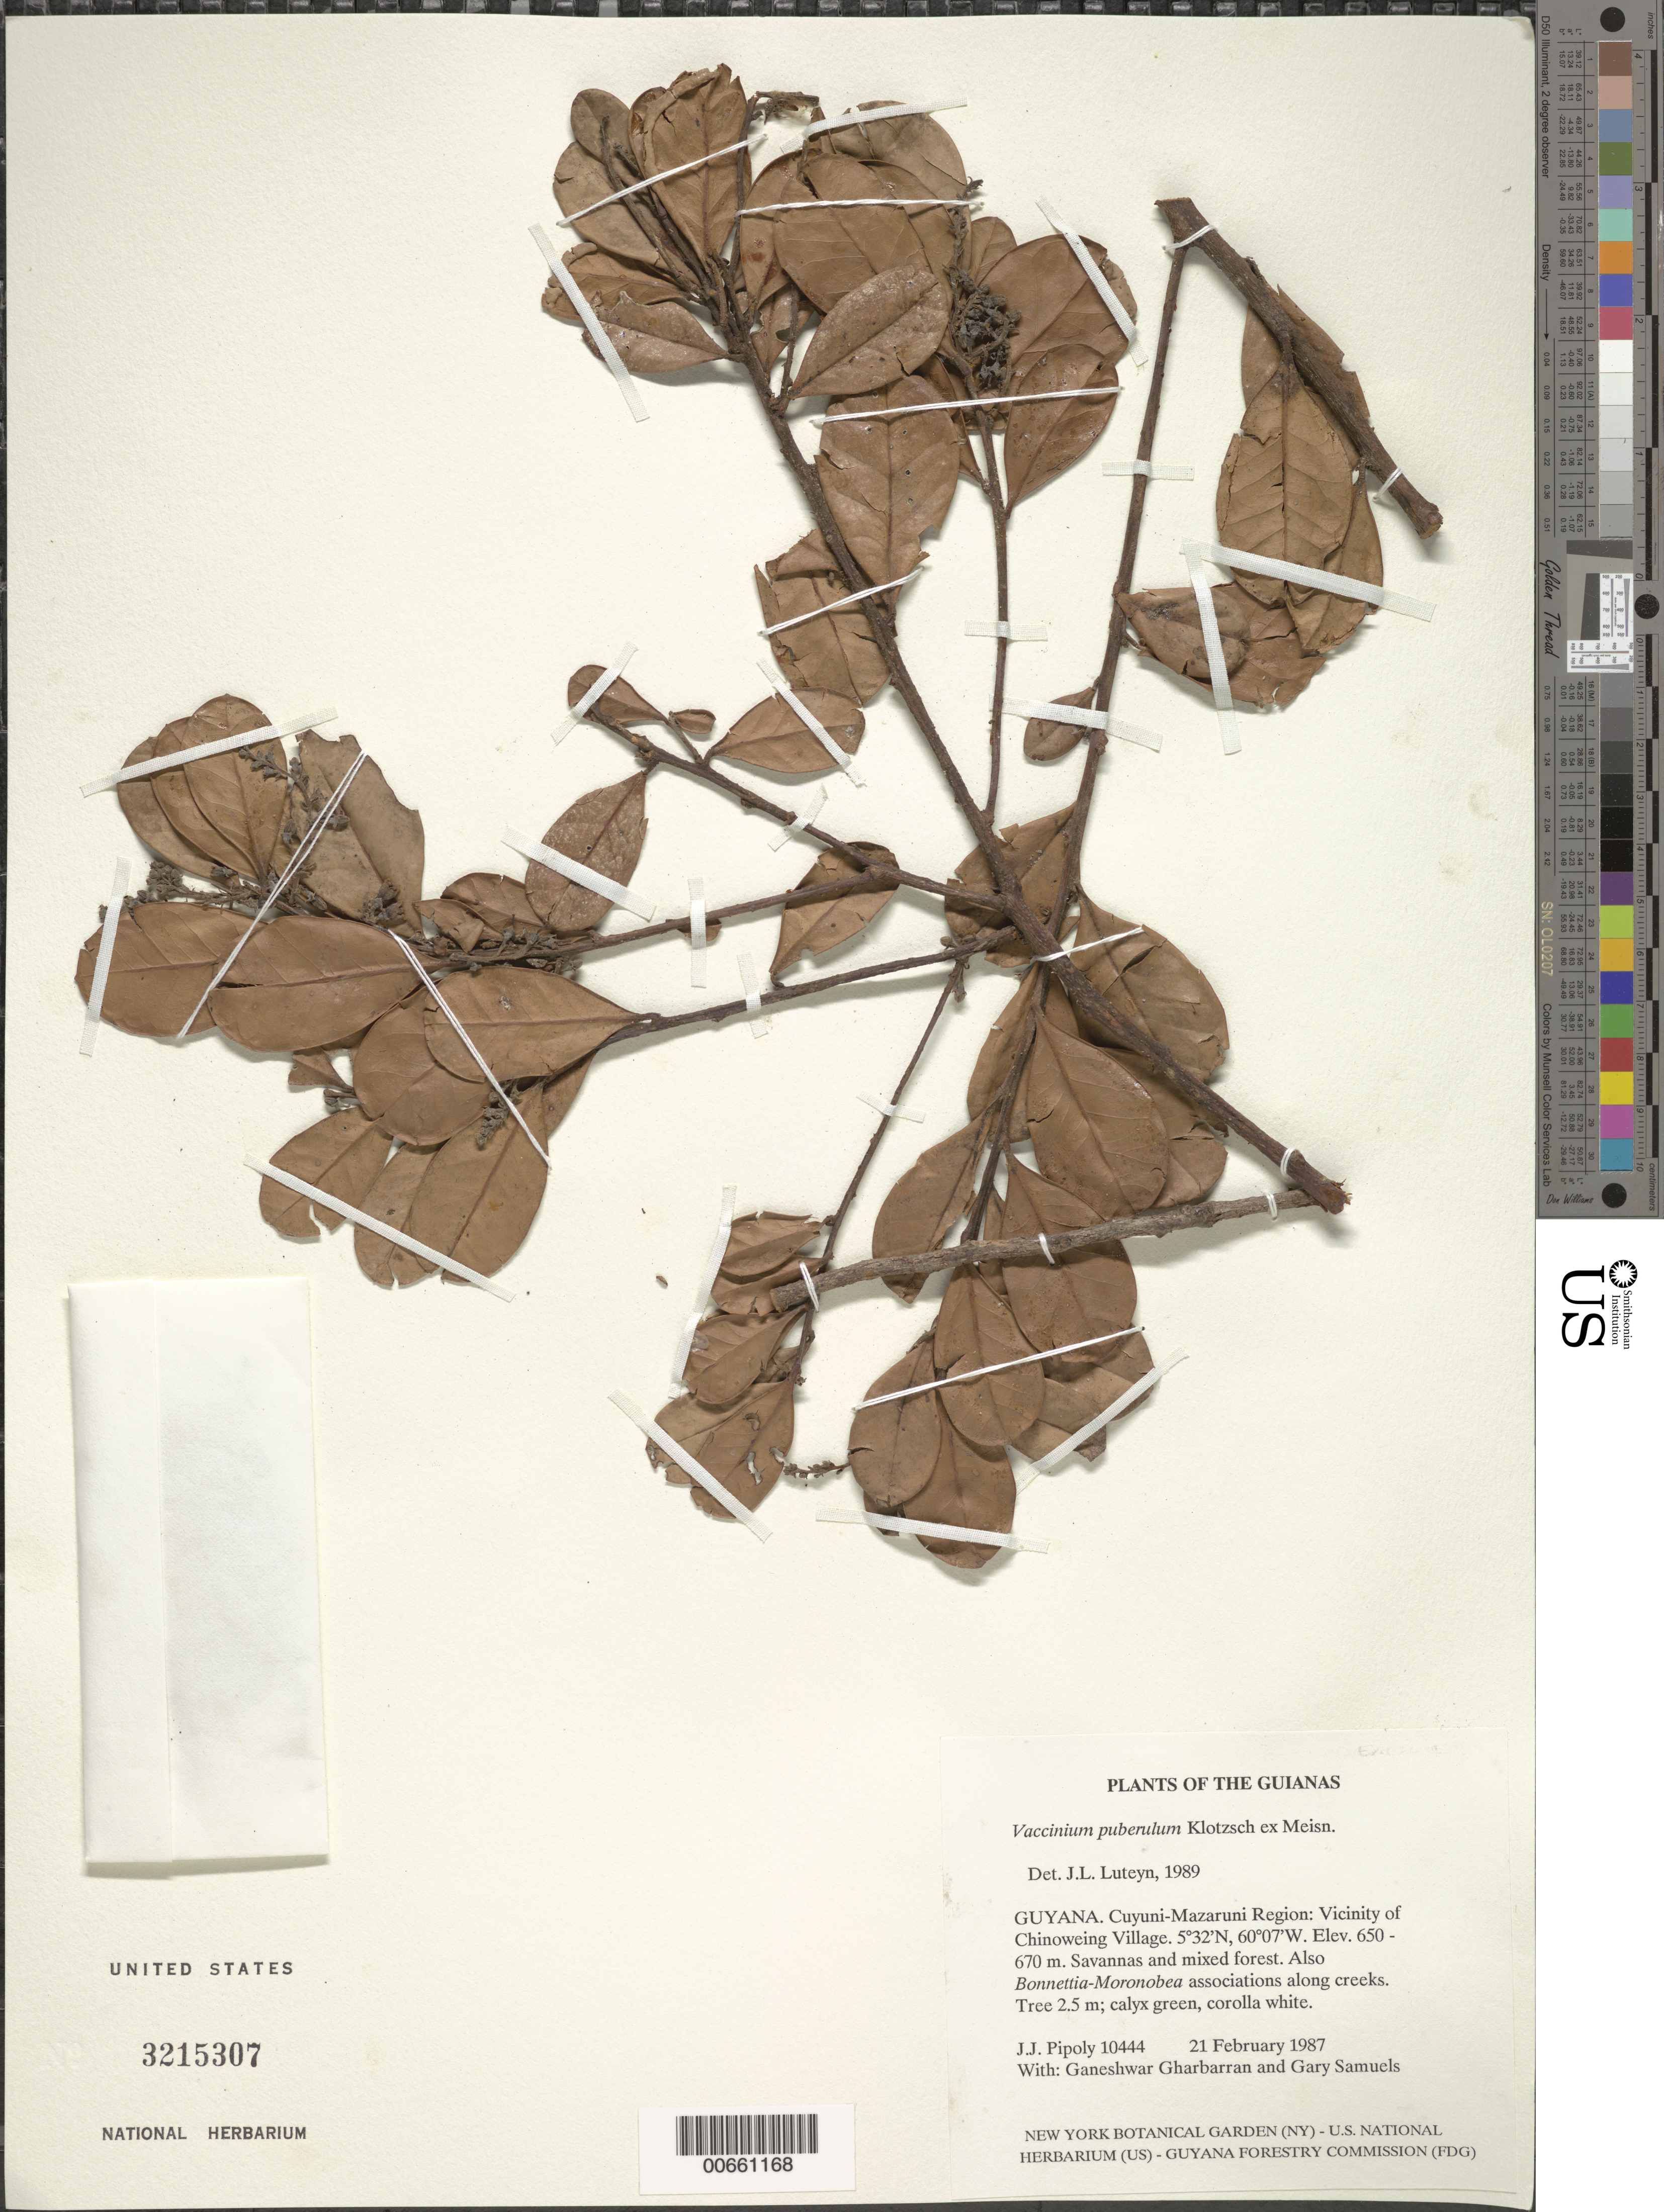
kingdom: Plantae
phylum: Tracheophyta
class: Magnoliopsida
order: Ericales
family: Ericaceae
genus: Vaccinium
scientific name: Vaccinium puberulum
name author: Klotzsch ex Meisn.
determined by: Luteyn, J. L.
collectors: J. J. Pipoly, G. Gharbarran & G. Samuels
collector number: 10444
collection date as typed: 21 February 1987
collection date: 1987-02-21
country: Guyana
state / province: Cuyuni-Mazaruni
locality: Vicinity of Chinoweing Village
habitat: Savannas and mixed forest. Also Bonnetia-Moronobea associations along creeks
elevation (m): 650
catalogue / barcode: US 3215307